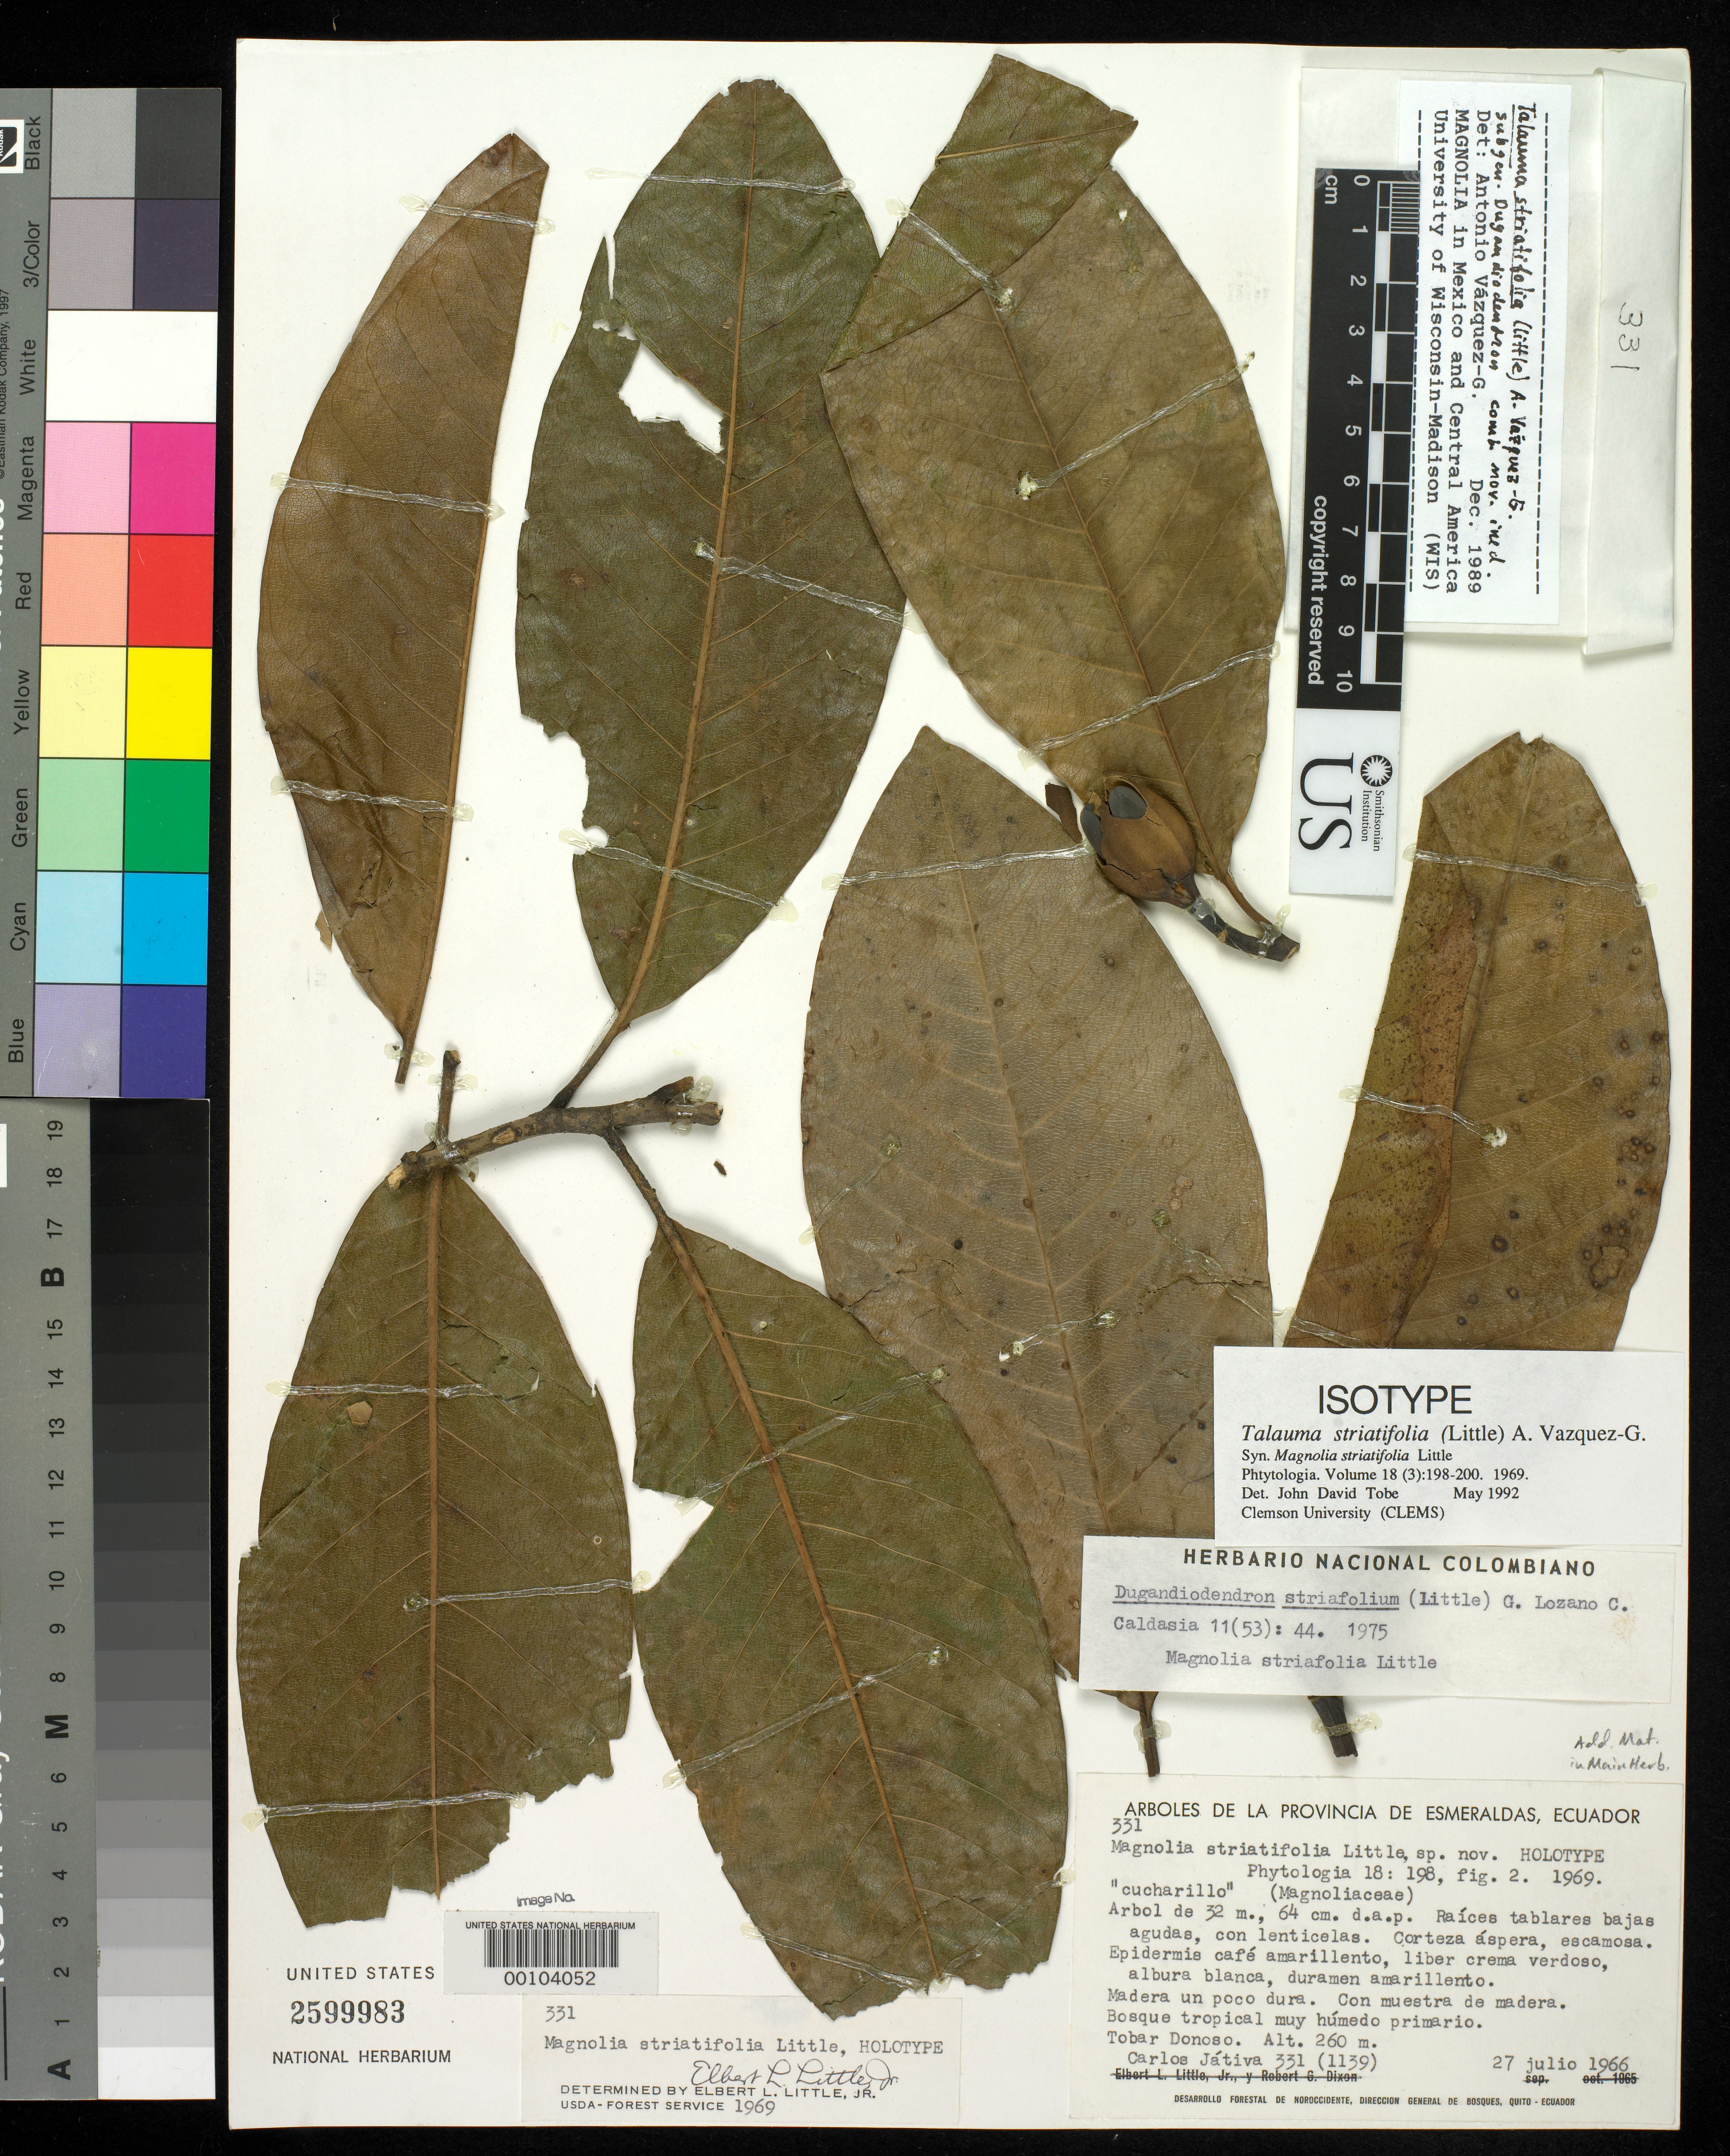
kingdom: Plantae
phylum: Tracheophyta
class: Magnoliopsida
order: Magnoliales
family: Magnoliaceae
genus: Magnolia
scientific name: Magnolia striatifolia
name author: Little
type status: Holotype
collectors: C. D. Játiva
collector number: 331 (1139)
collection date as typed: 27 Jul 1966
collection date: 1966-07-27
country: Ecuador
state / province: Esmeraldas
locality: Tobar Donoso.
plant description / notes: Erroneously annotated as "isotype" by J.D. Tobey (1992); unambigously annotated as "holotype" by E.L. Little (1969).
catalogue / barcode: US 2599983